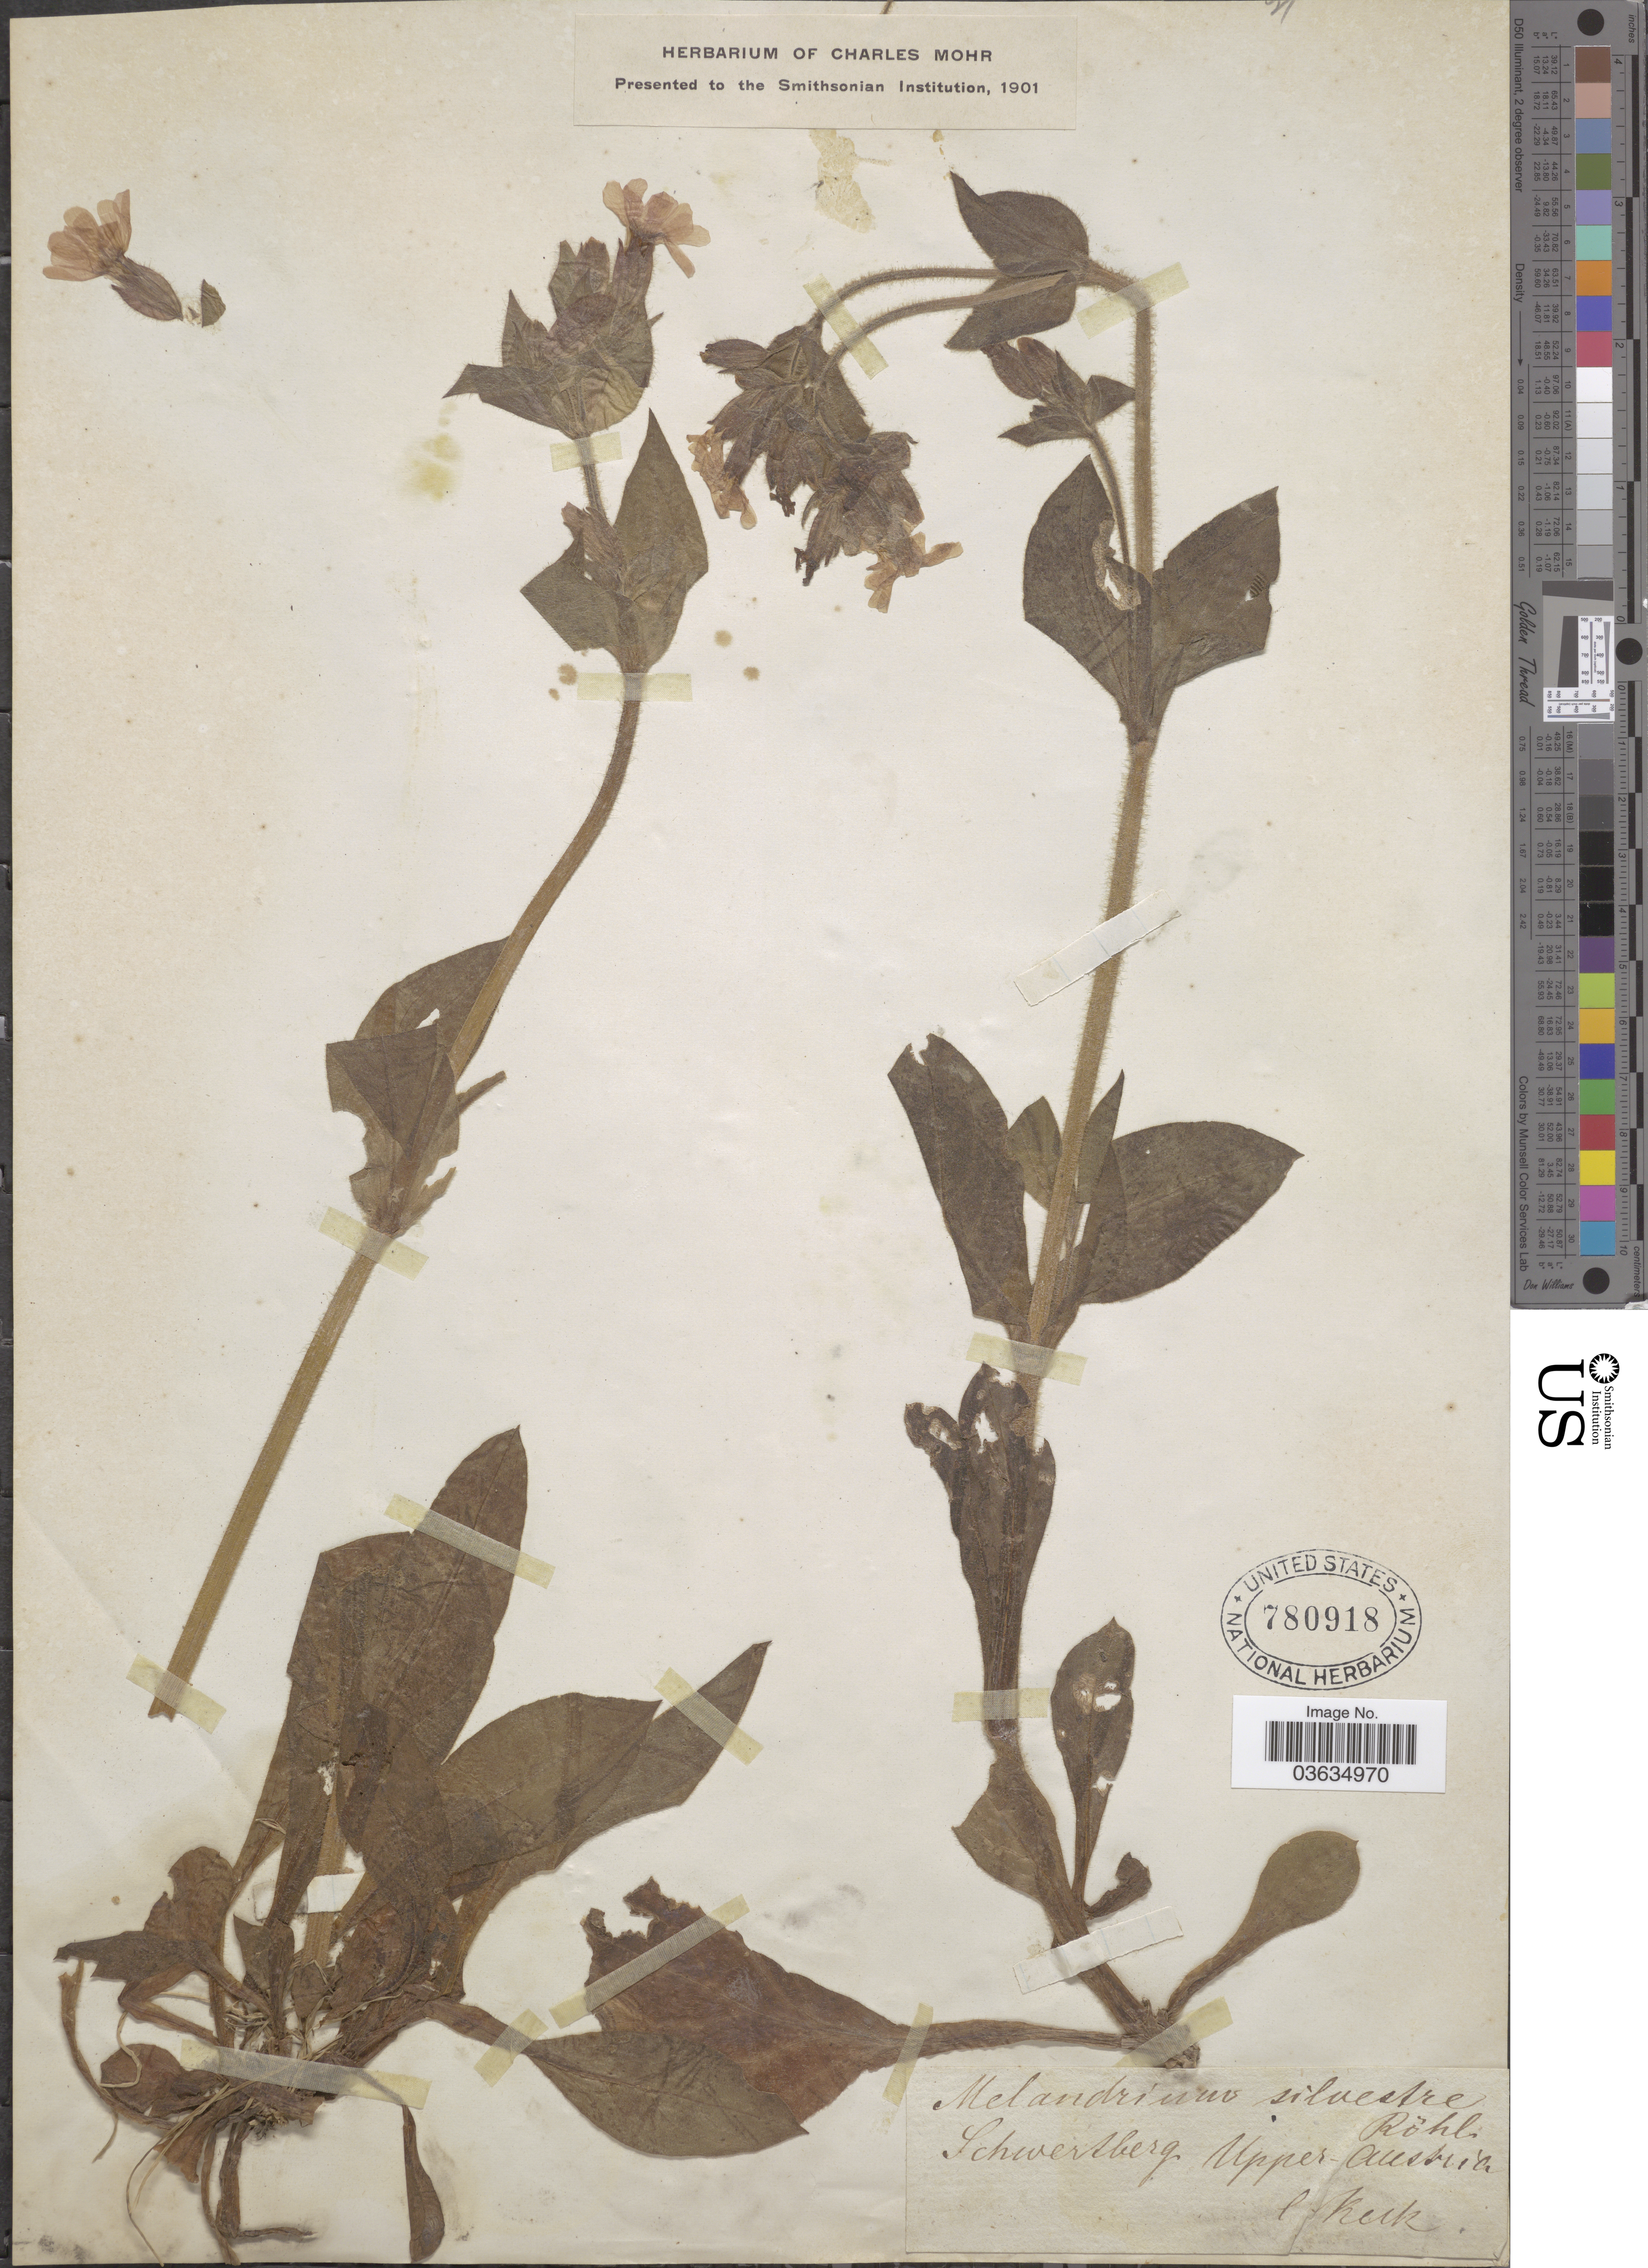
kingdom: Plantae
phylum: Tracheophyta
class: Magnoliopsida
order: Caryophyllales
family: Caryophyllaceae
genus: Silene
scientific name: Silene dioica subsp. dioica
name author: (L.) Clairv.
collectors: Kerk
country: Austria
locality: Schwertberg. Upper-Austria.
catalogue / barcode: US 780918